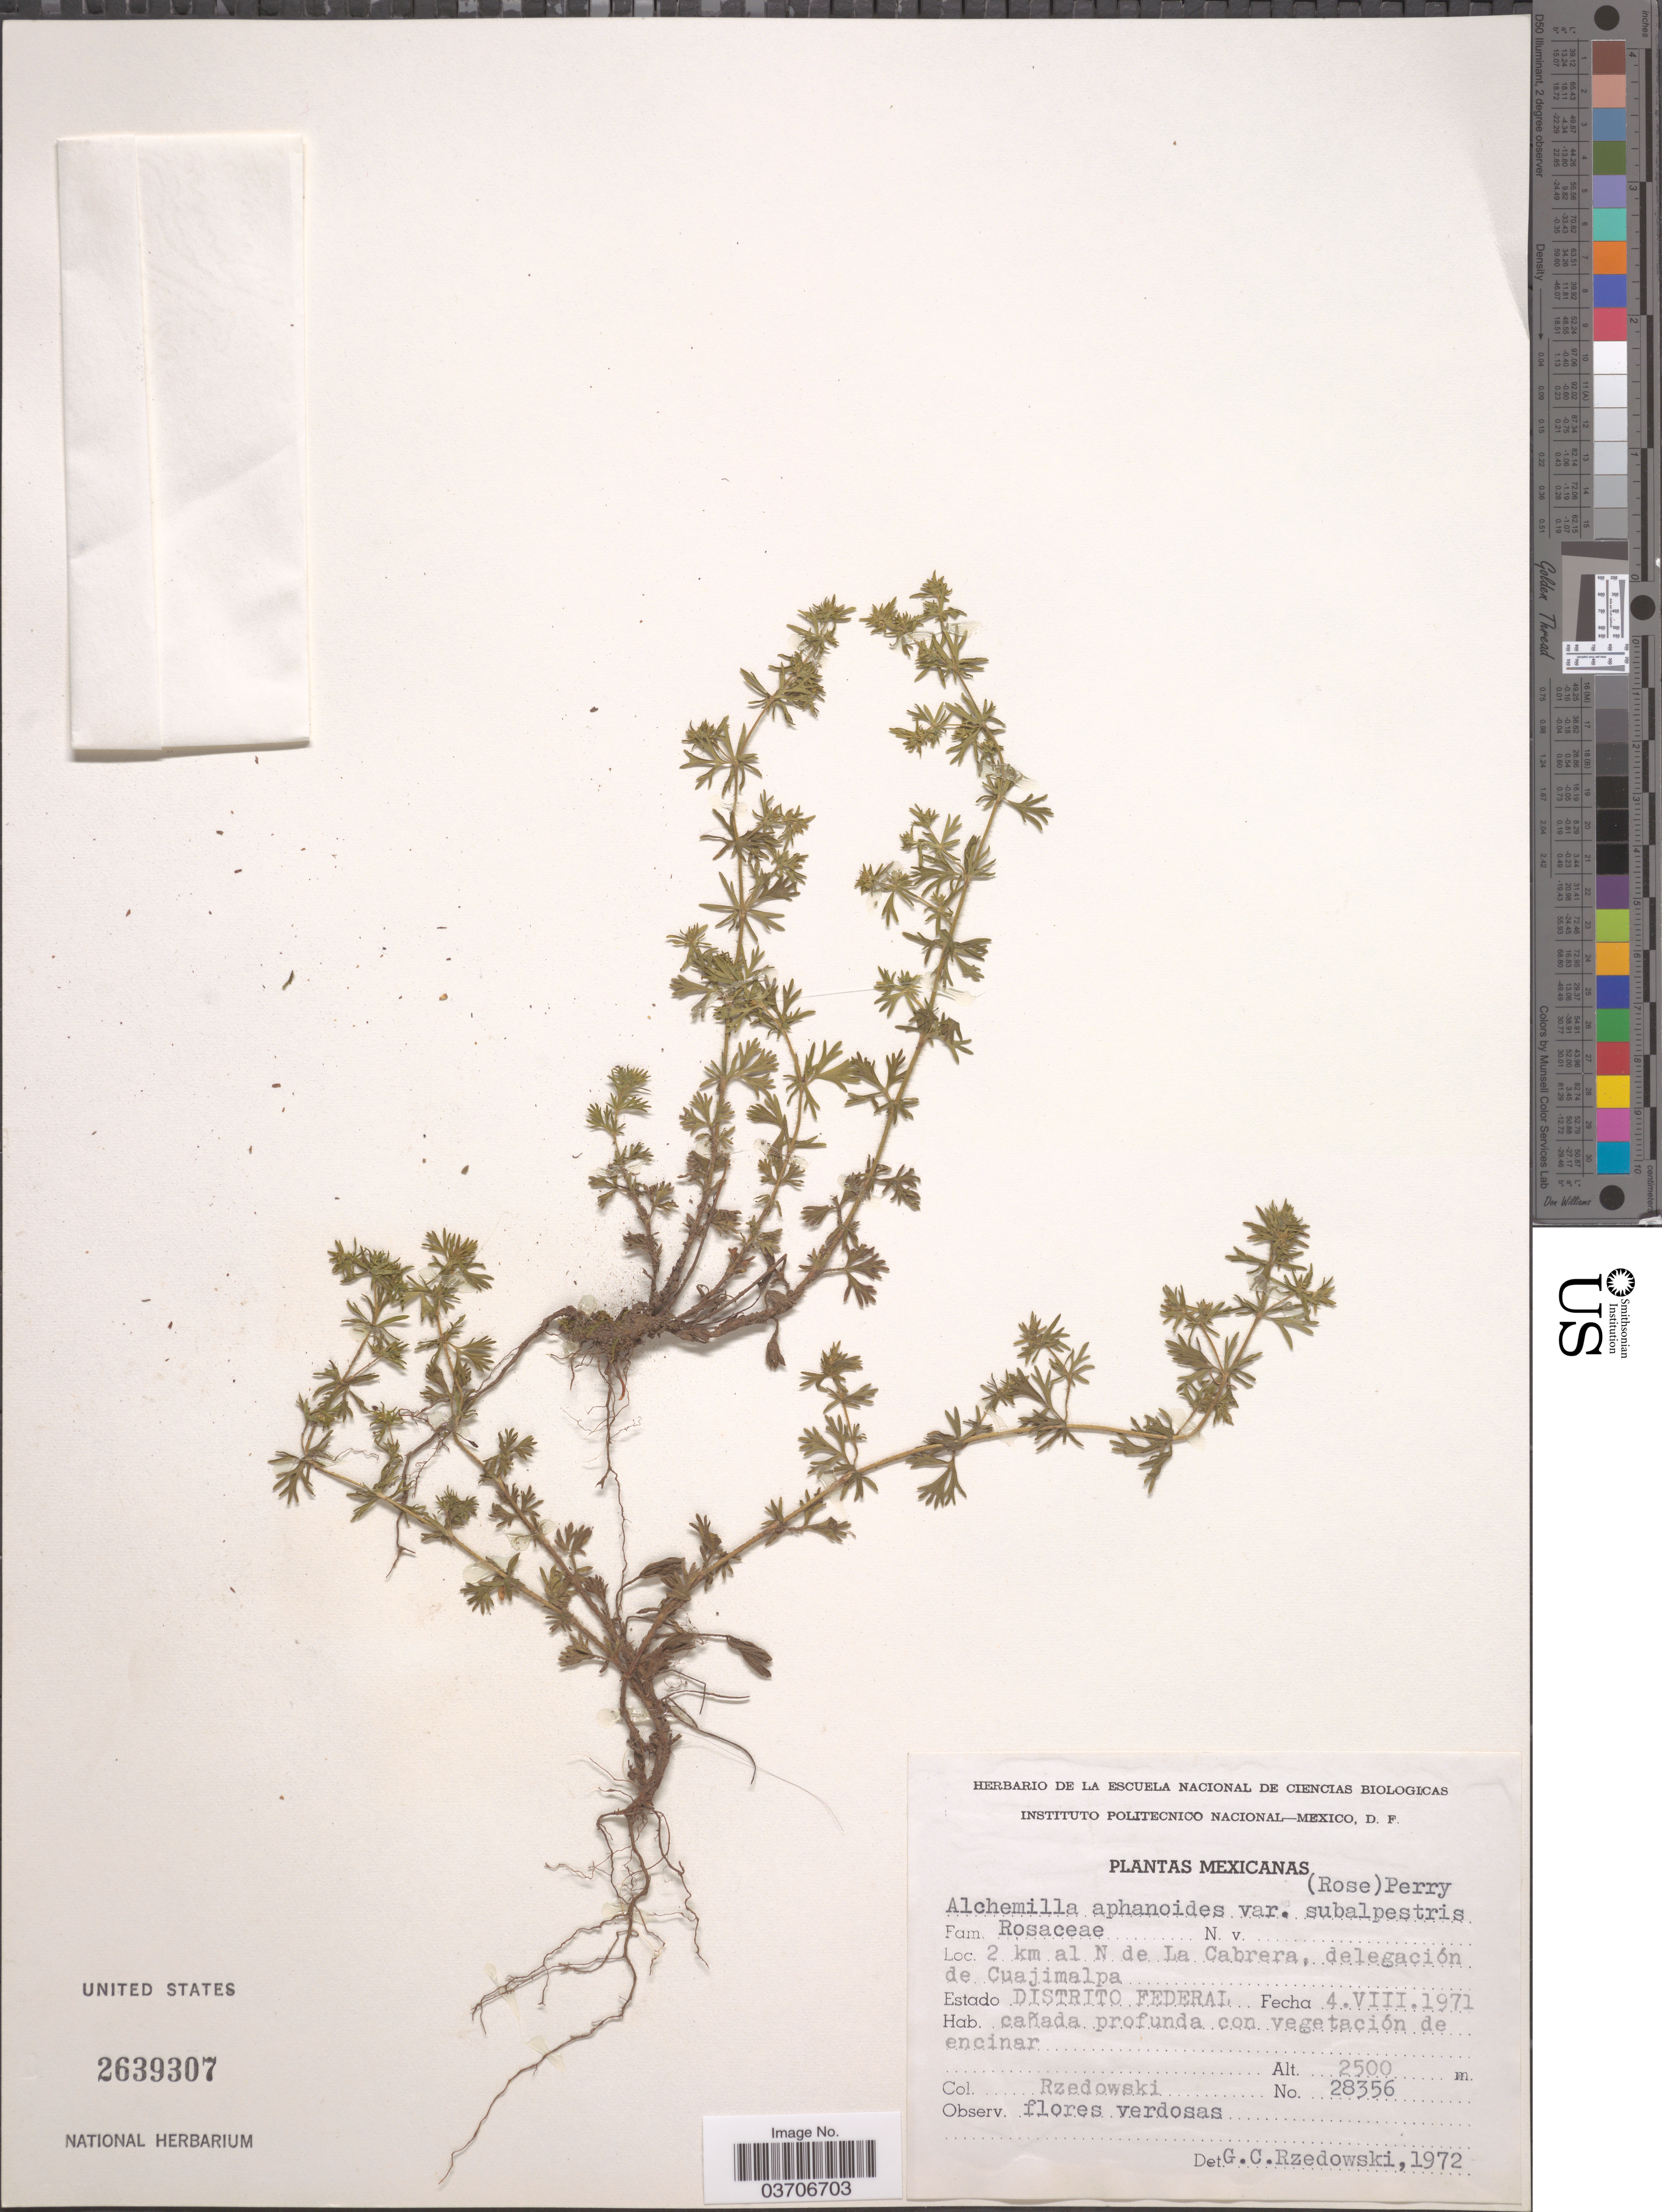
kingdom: Plantae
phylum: Tracheophyta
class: Magnoliopsida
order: Rosales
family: Rosaceae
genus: Lachemilla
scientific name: Lachemilla aphanoides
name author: (Mutis ex L. f.) Rothm.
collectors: Rzedowski, --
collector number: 28356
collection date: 1971-08-04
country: Mexico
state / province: Distrito Federal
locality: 2 km al N de La Cabrera, delegación de Cuajimalpa.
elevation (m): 2500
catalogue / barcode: US 2639307